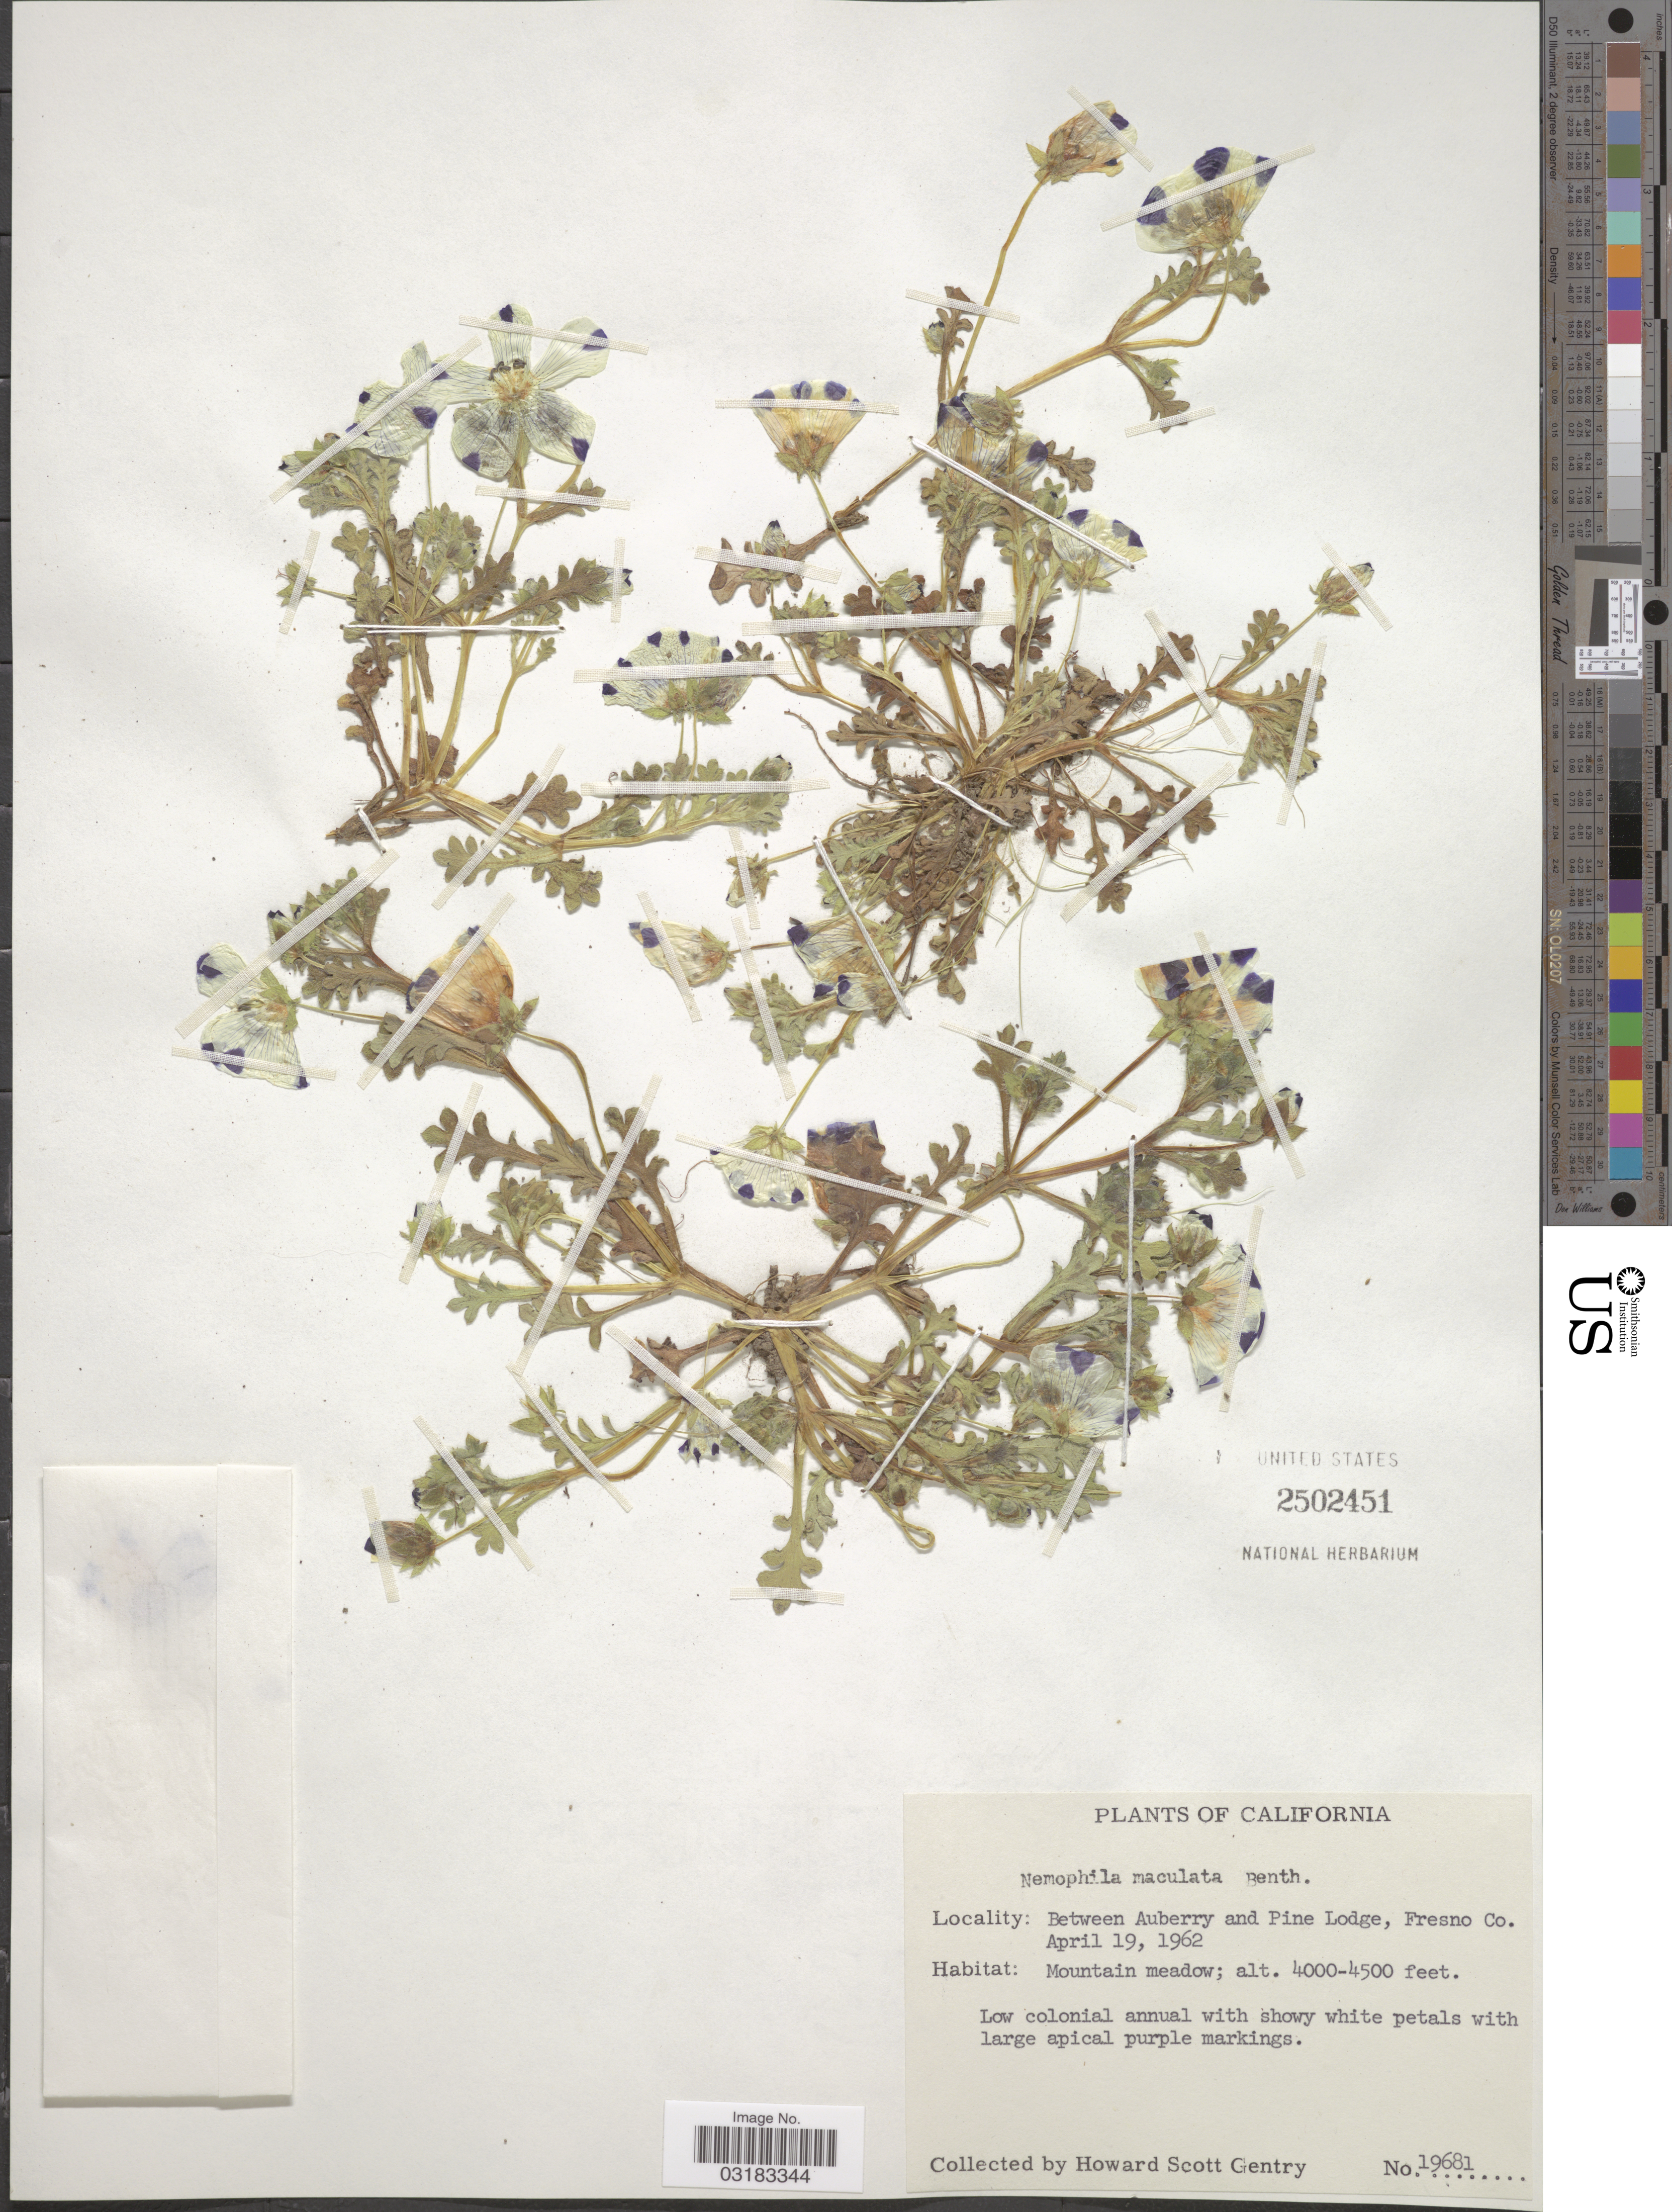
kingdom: Plantae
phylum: Tracheophyta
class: Magnoliopsida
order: Boraginales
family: Hydrophyllaceae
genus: Nemophila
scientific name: Nemophila maculata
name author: Benth. ex Lindl.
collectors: H. S. Gentry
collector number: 19681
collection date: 1961-04-19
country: United States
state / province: California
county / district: Fresno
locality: Between Auberry and Pine Lodge, Fresno Co. Mountain meadow.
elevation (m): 1219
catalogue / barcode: US 2502451